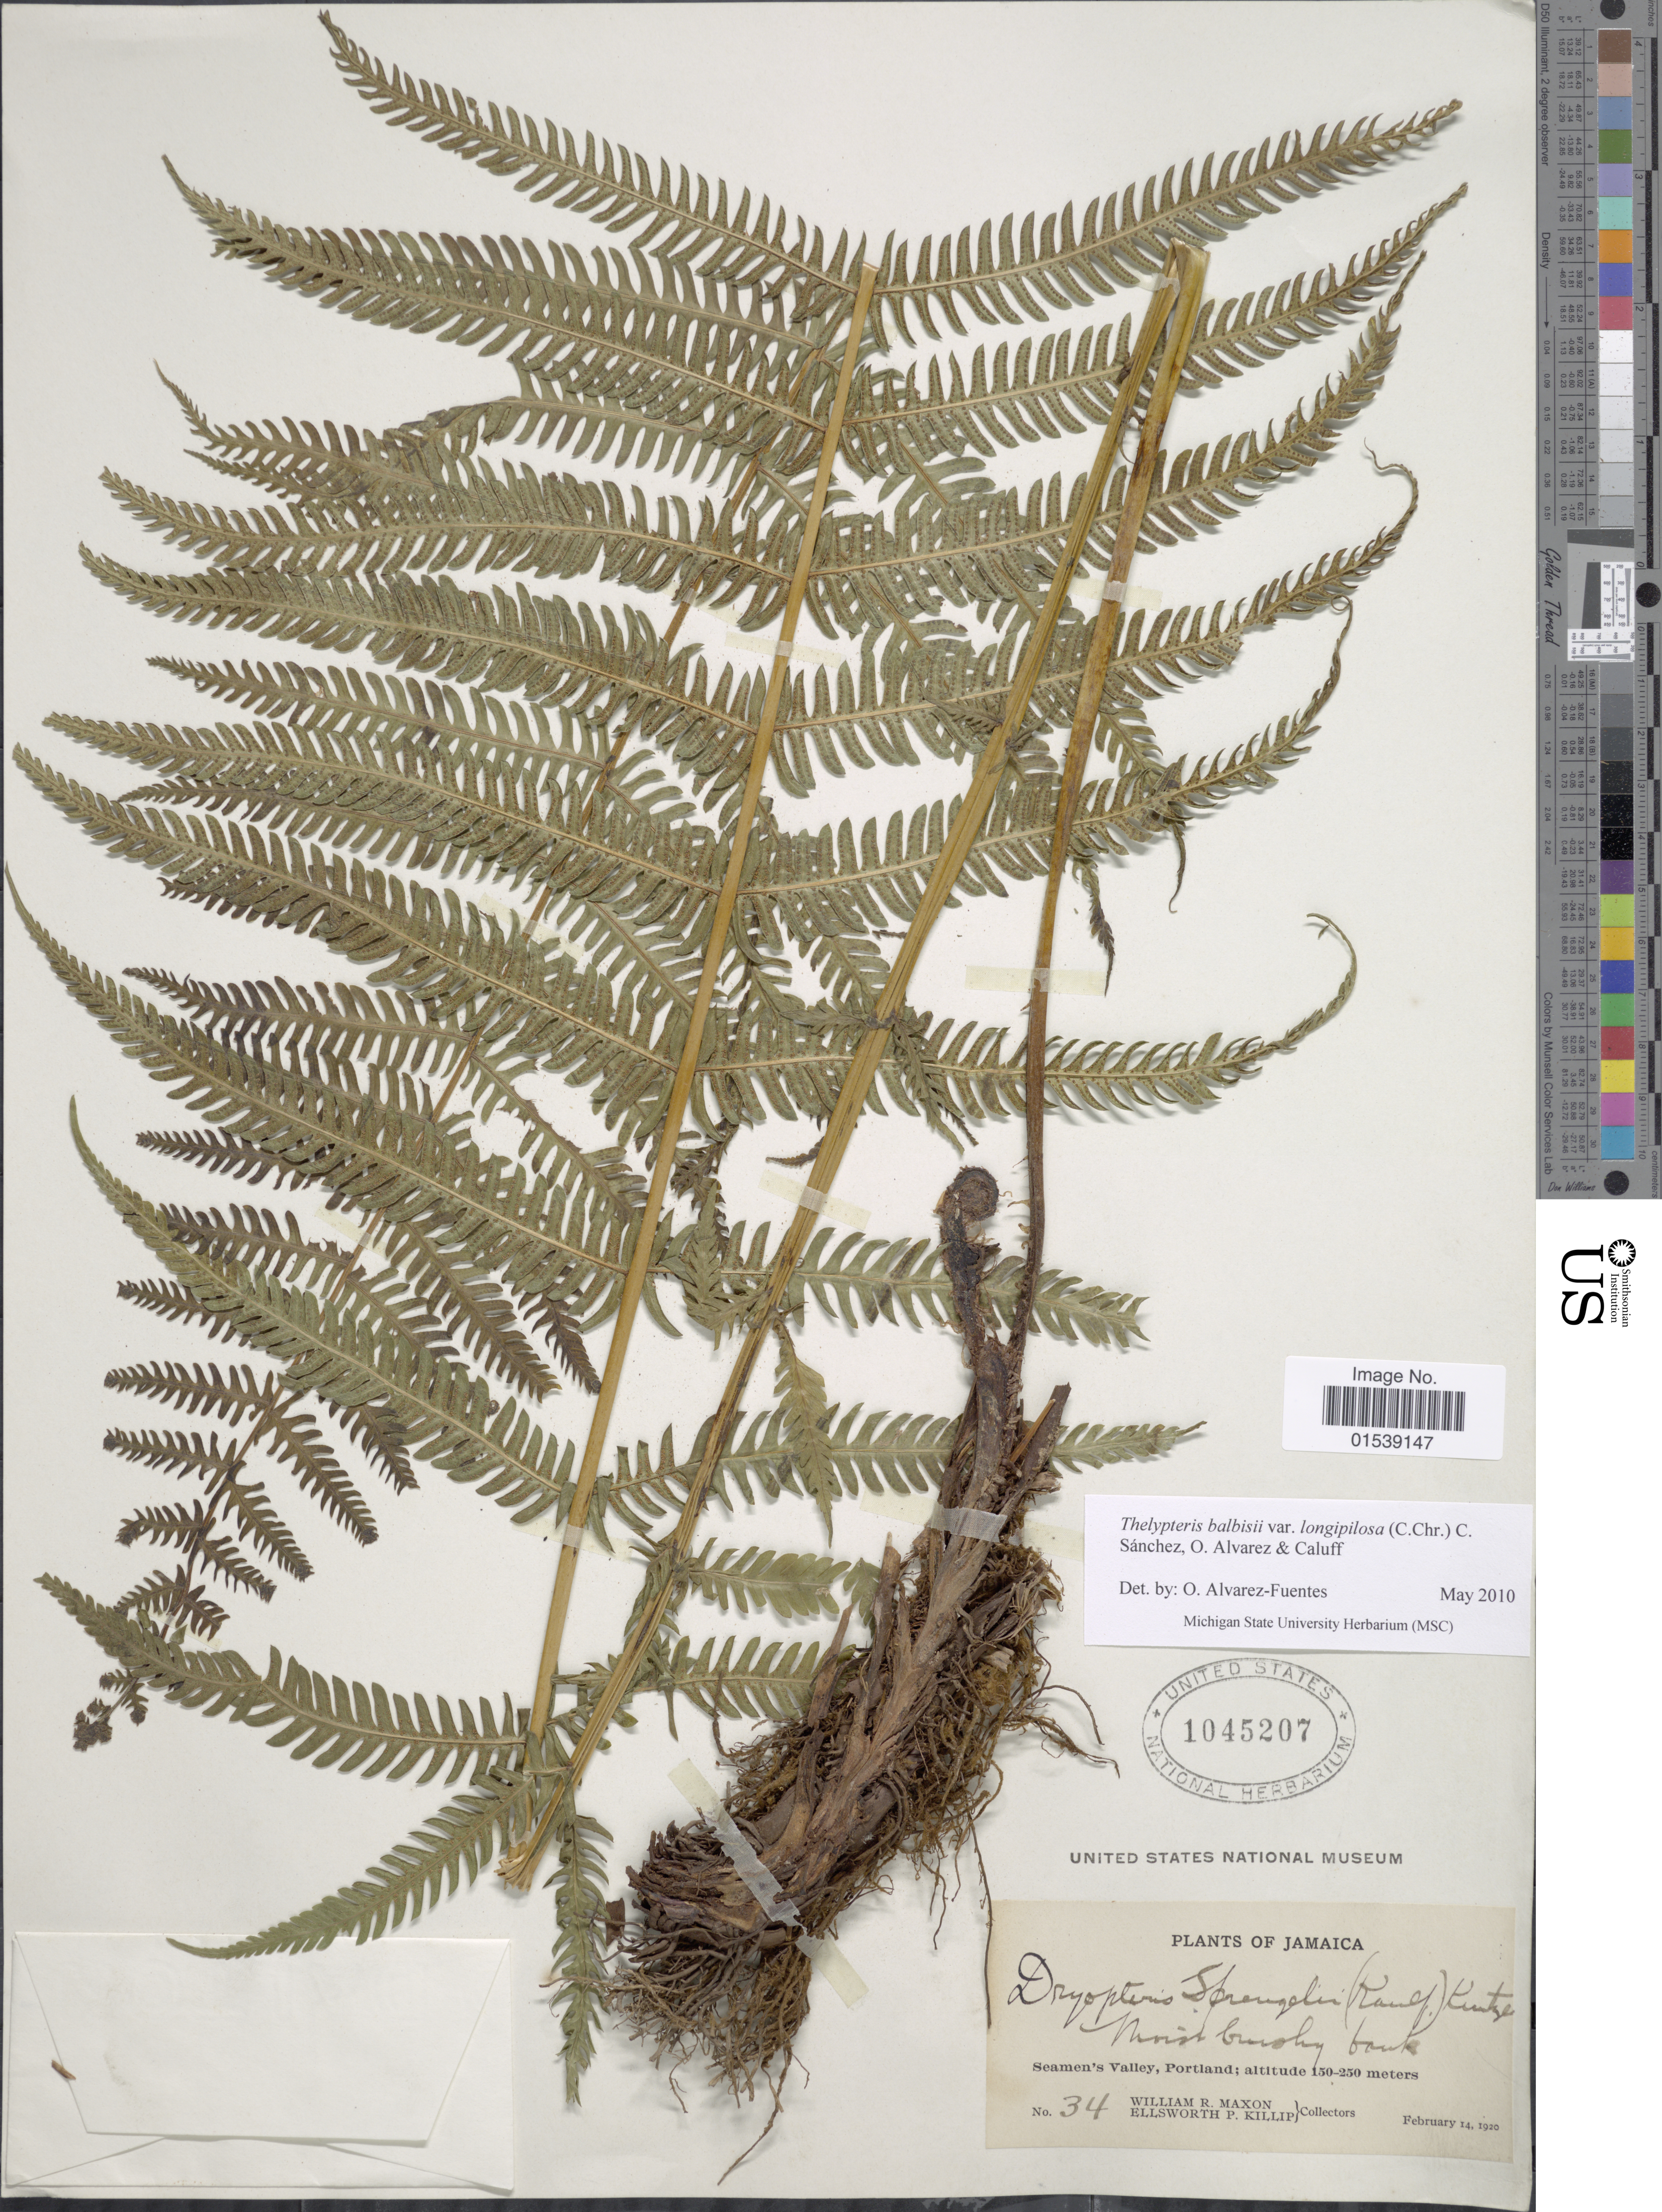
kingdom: Plantae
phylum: Tracheophyta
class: Polypodiopsida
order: Polypodiales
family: Thelypteridaceae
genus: Amauropelta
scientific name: Amauropelta balbisii (Spreng.) comb. nov., ined. 2015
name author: (Spreng.)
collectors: W. R. Maxon & E. P. Killip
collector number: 34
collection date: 1920-02-14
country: Jamaica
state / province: Portland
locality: Seamen's Valley, Portland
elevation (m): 150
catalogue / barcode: US 1045207